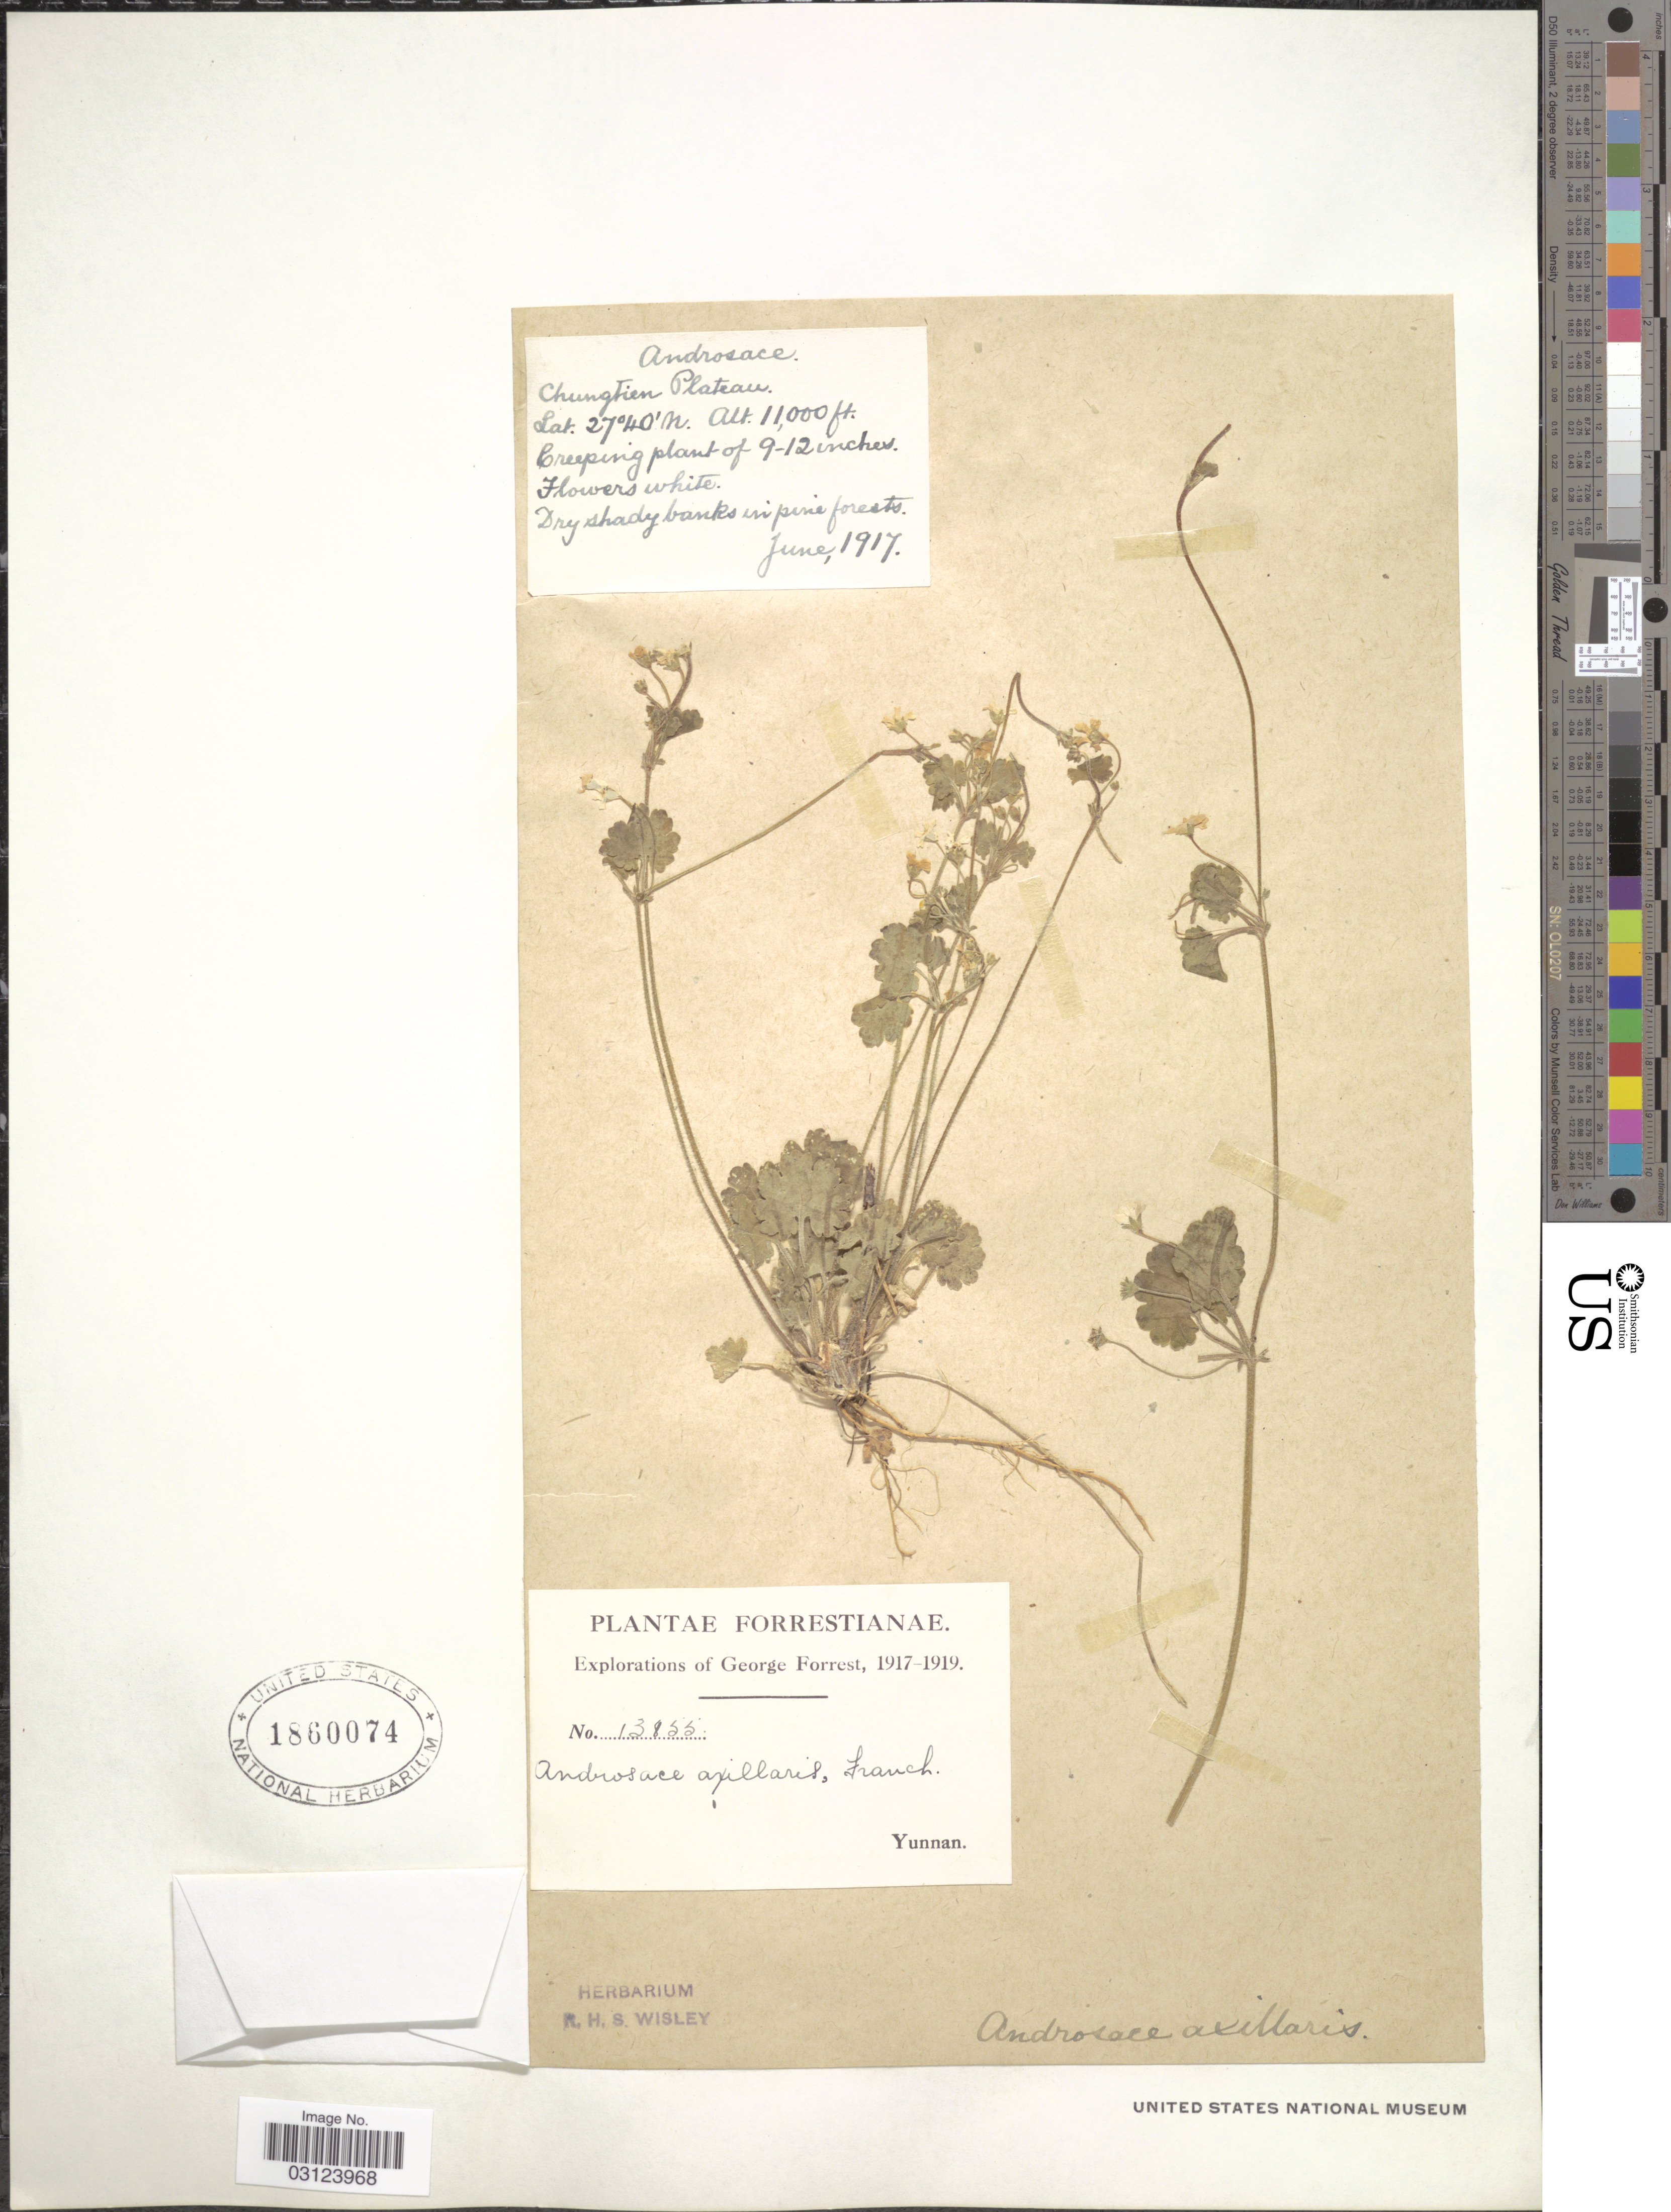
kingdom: Plantae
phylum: Tracheophyta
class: Magnoliopsida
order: Ericales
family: Primulaceae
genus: Androsace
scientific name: Androsace axillaris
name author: (Franch.) Franch.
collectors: G. Forrest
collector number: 13855*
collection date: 1917-06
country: China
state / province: Yunnan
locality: Chungtien Plateau.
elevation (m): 3353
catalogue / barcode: US 1860074